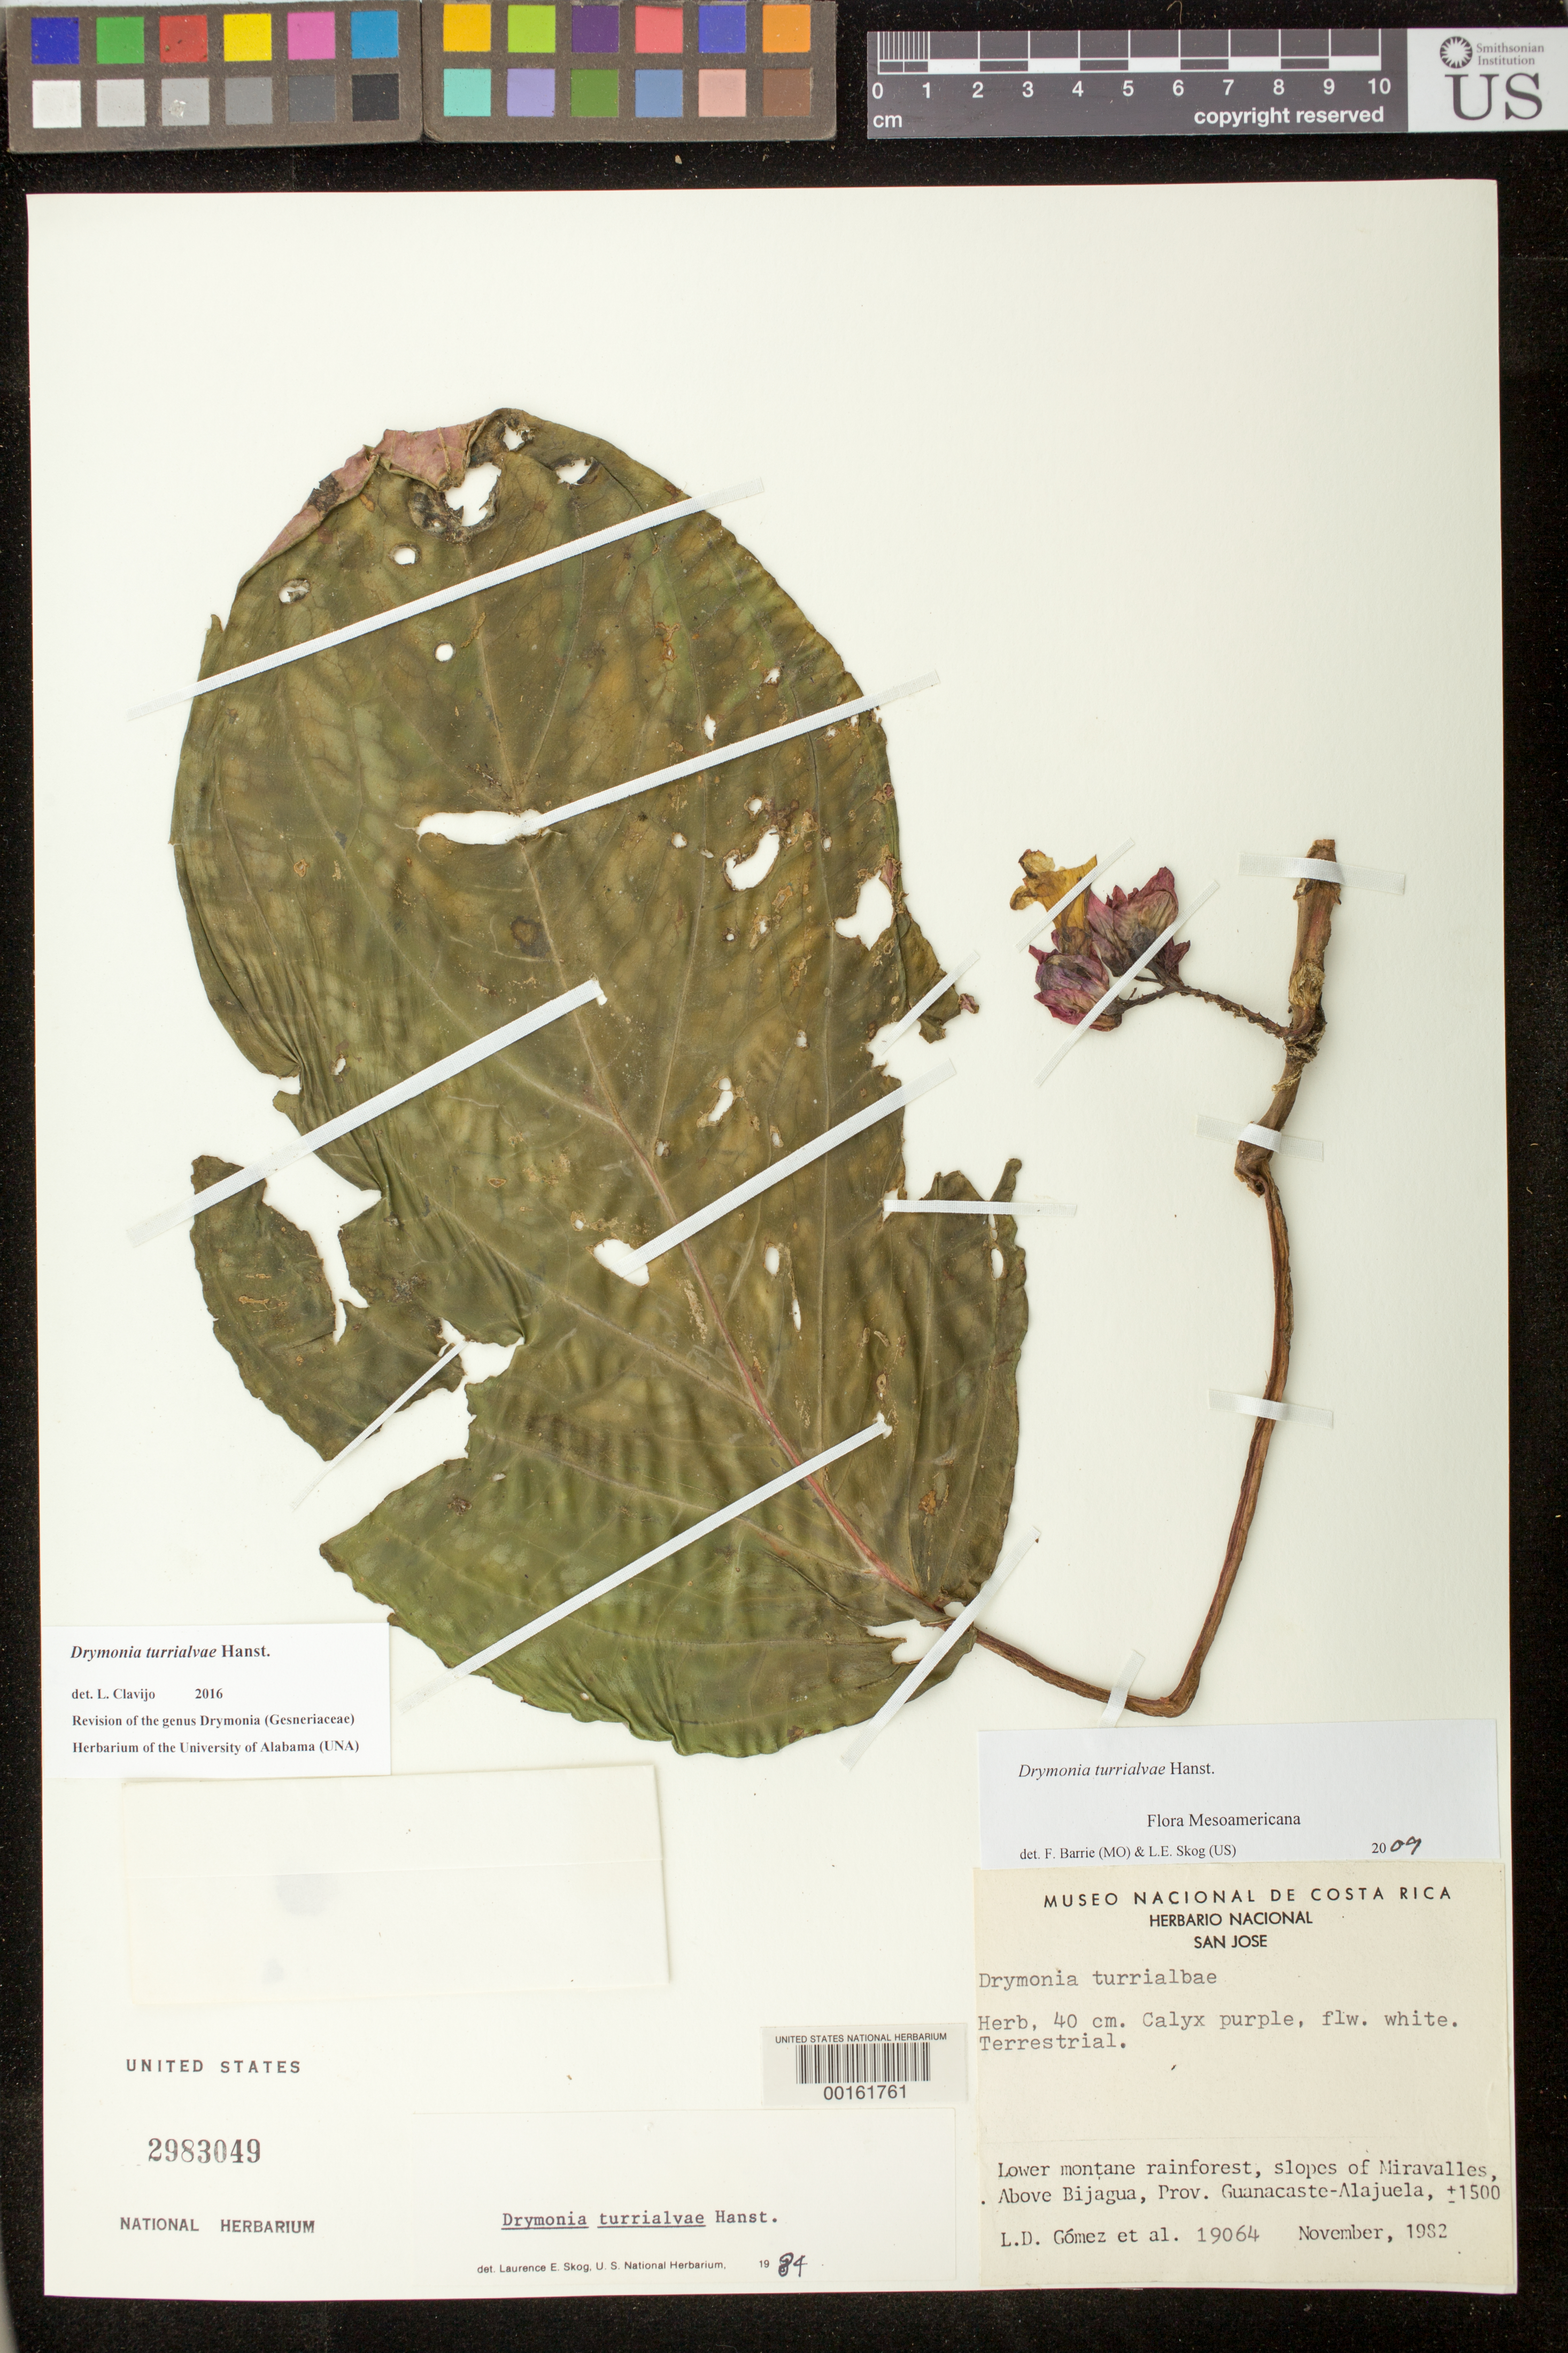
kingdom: Plantae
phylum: Tracheophyta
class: Magnoliopsida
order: Lamiales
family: Gesneriaceae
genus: Drymonia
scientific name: Drymonia turrialvae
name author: Hanst.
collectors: L. D. Gómez & et al.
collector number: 19064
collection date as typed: Nov 1982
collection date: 1982-11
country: Costa Rica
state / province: Alajuela/Guanacaste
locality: Slopes of Miravalles, above Bijagua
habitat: Lower montane rainforest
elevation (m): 1500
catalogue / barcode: US 2983049